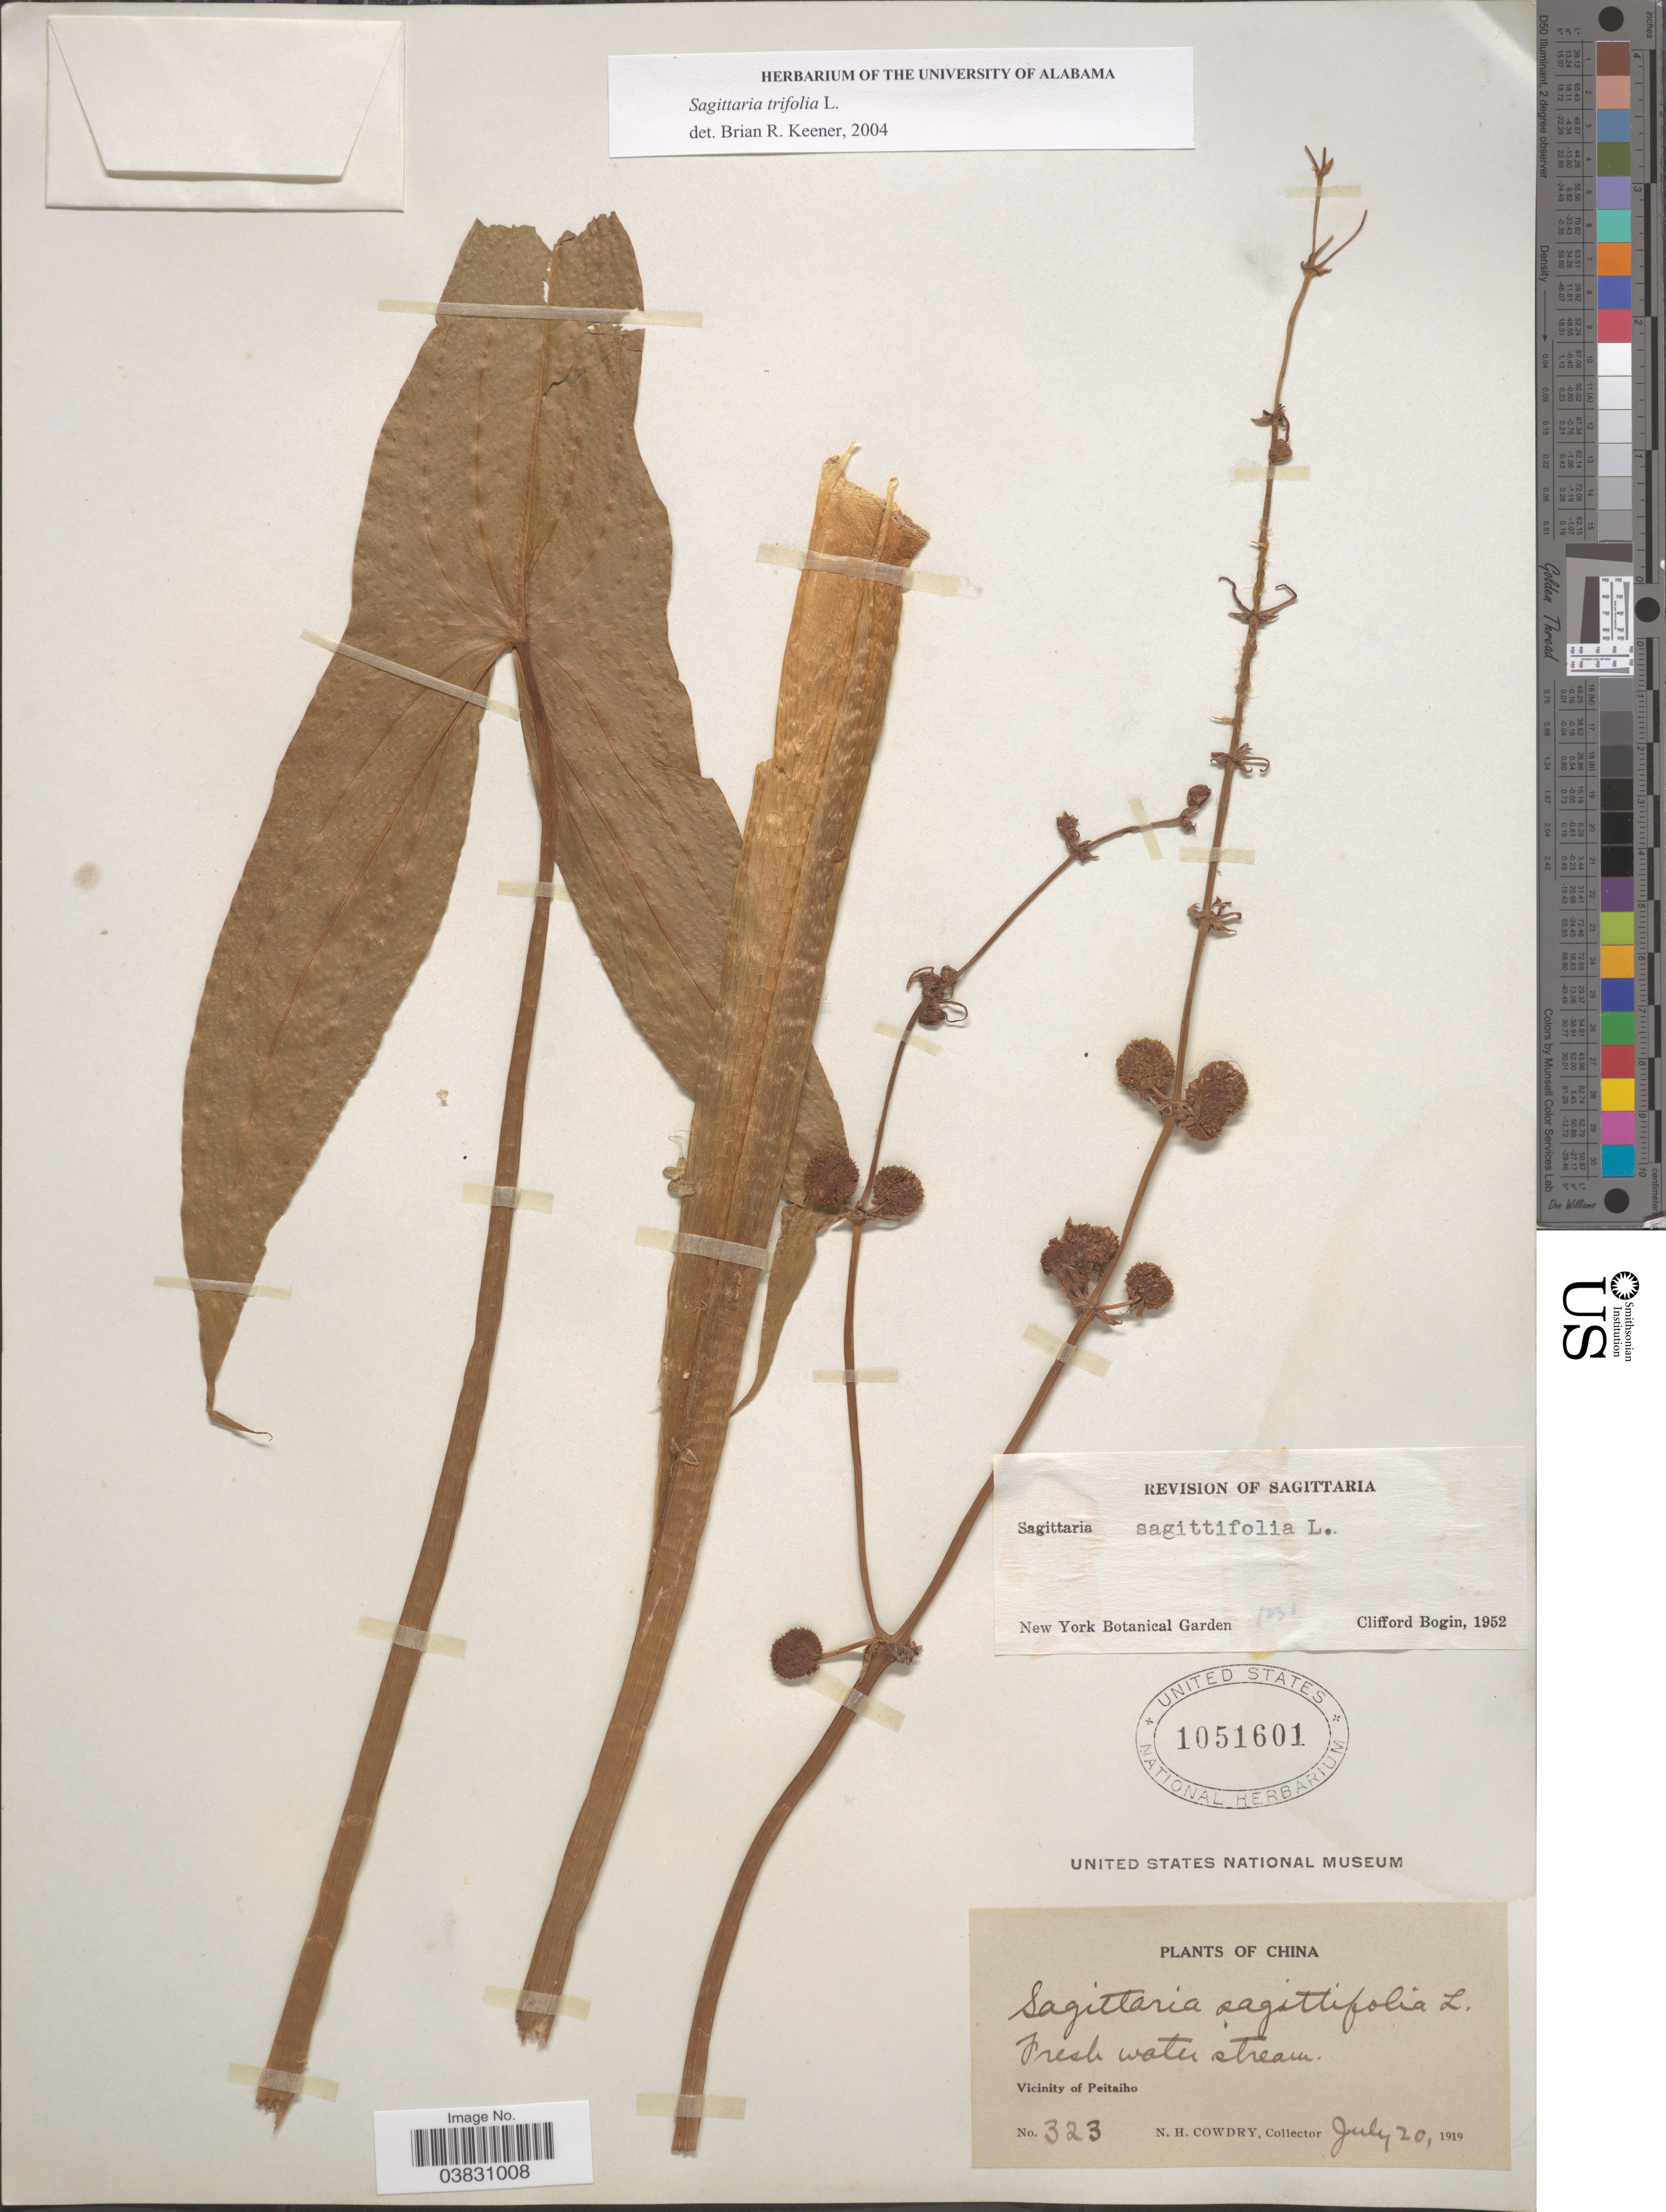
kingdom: Plantae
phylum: Tracheophyta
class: Liliopsida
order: Alismatales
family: Alismataceae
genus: Sagittaria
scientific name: Sagittaria trifolia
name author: L.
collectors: N. H. Cowdry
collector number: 323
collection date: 1919-07-20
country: China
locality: Vicinity of Peitaiho.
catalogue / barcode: US 1051601